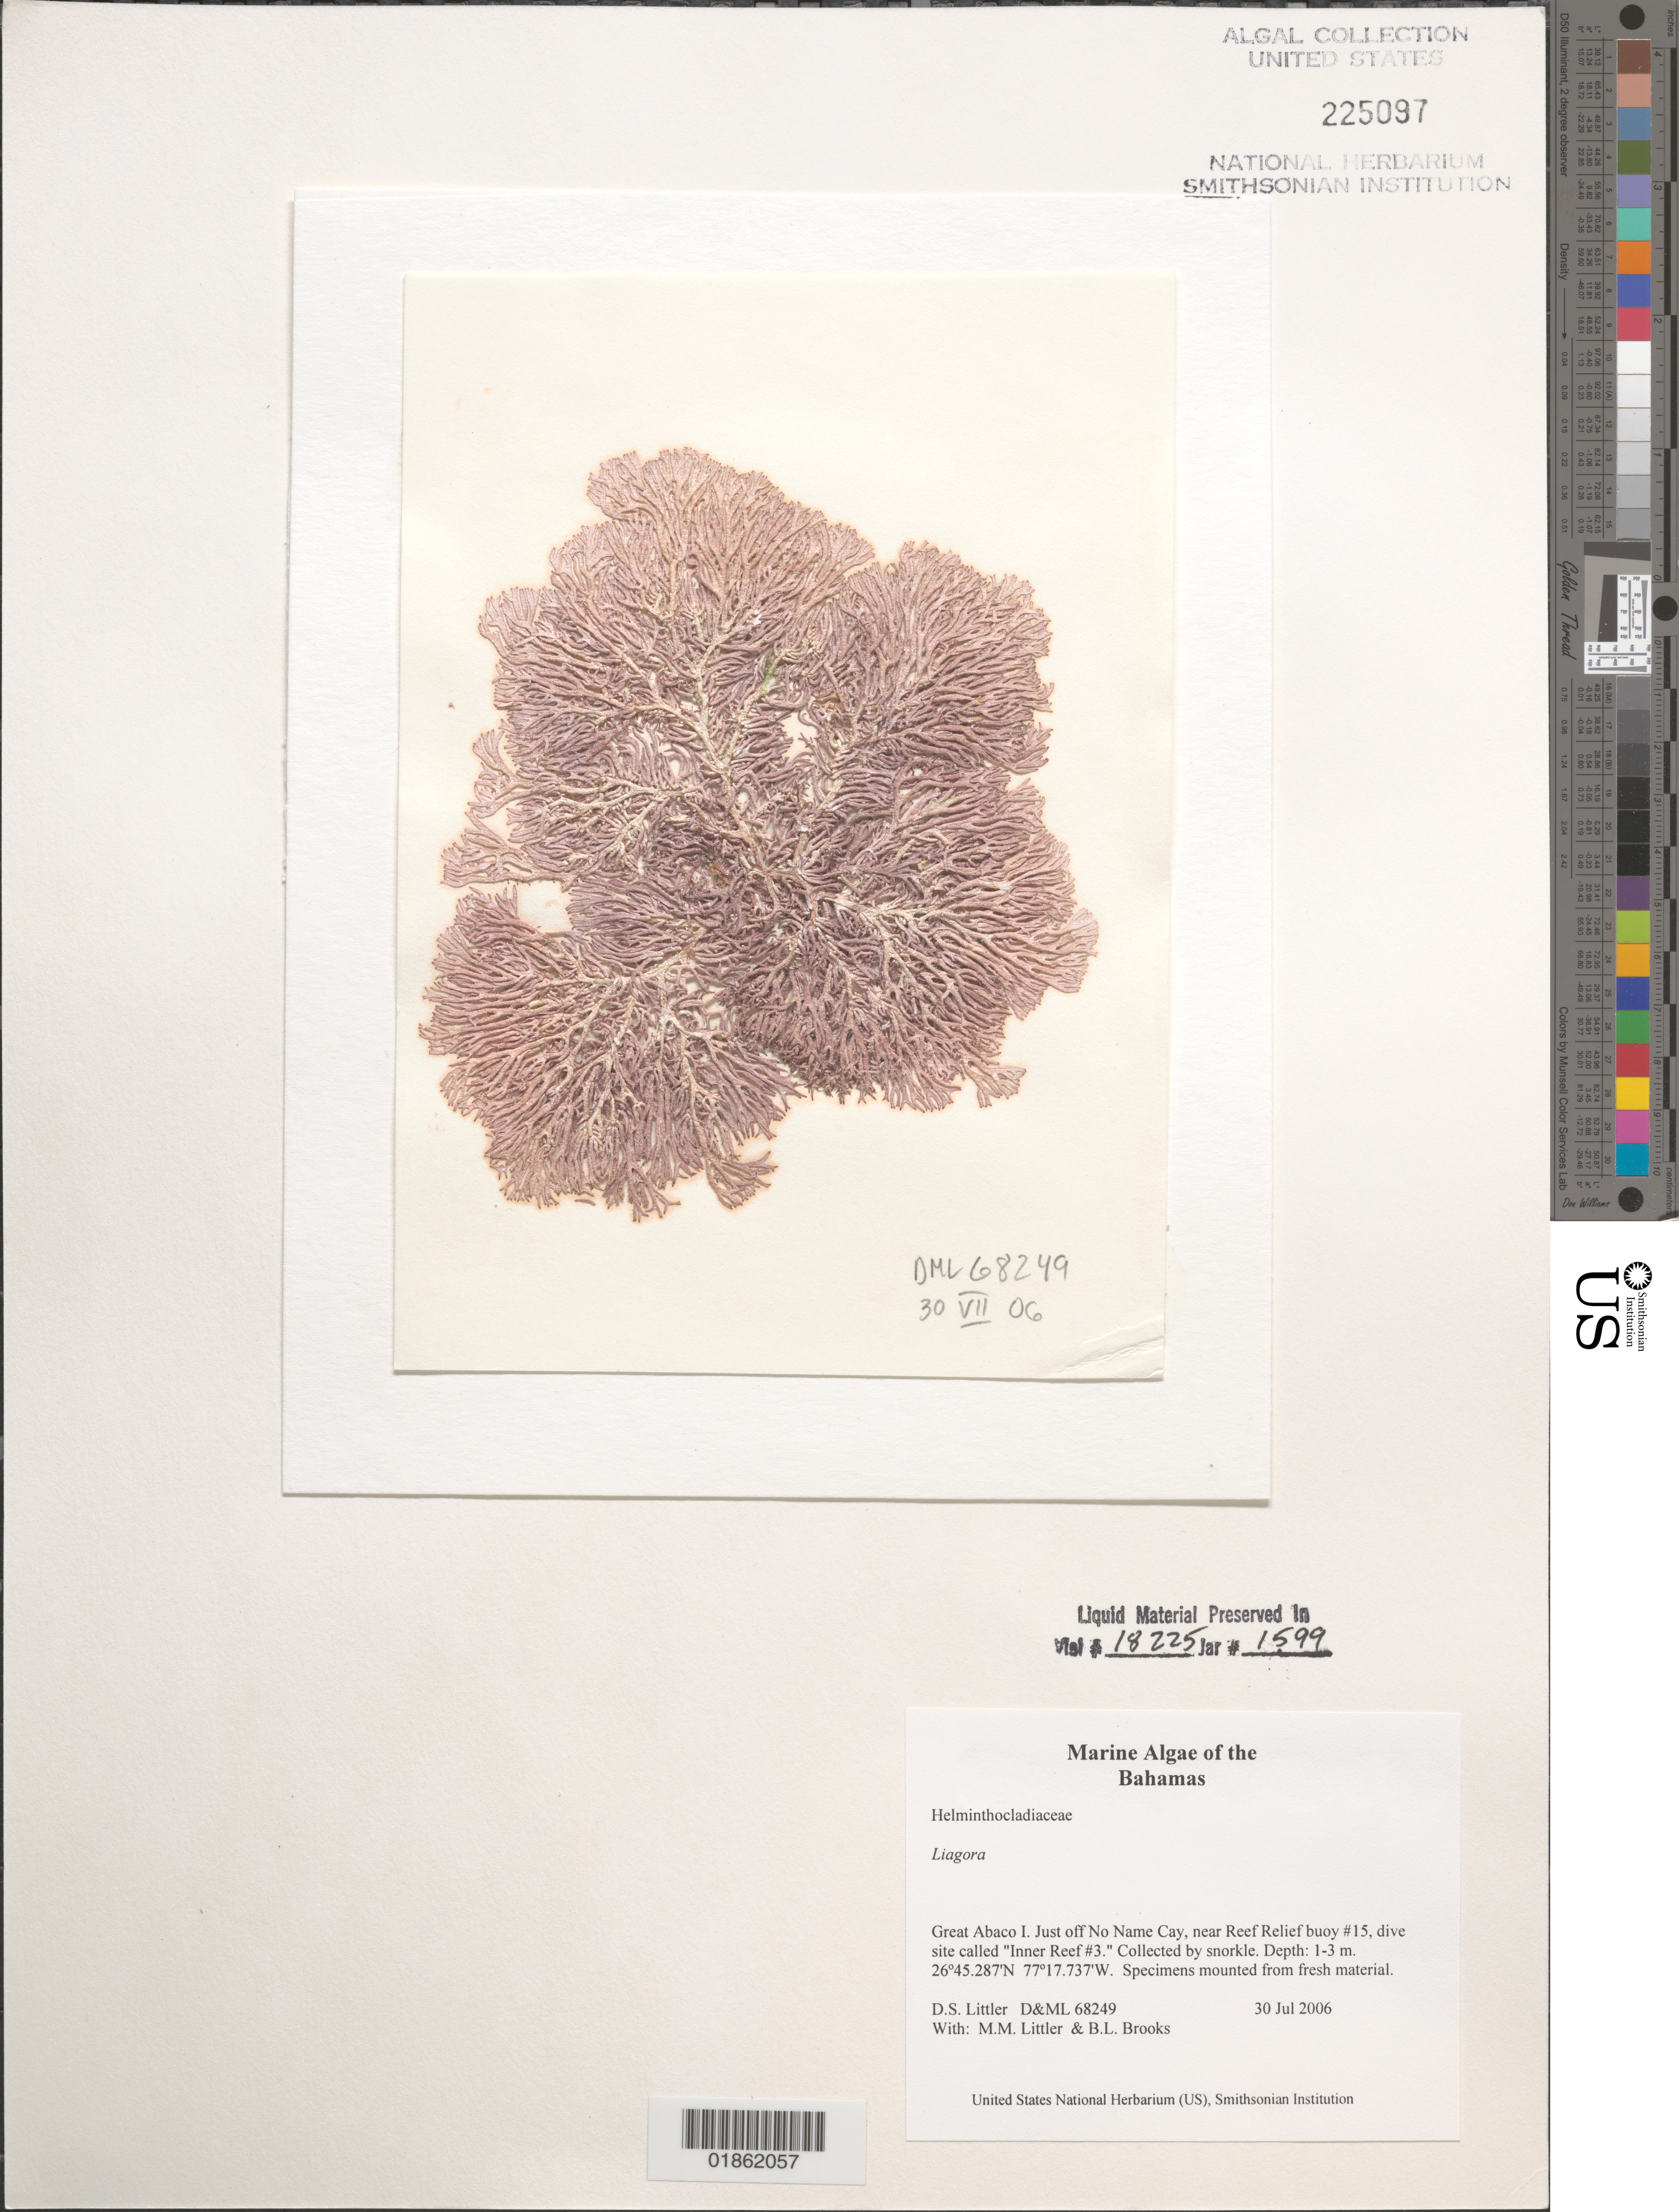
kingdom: Plantae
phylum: Rhodophyta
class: Florideophyceae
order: Nemaliales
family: Liagoraceae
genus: Liagora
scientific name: Liagora sp.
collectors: M. M. Littler, D. S. Littler & B. Brooks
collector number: D&ML 68249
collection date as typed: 30 Jul 2006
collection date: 2006-07-30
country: Bahamas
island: No Name Cay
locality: Off No Name Cay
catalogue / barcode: US 225097